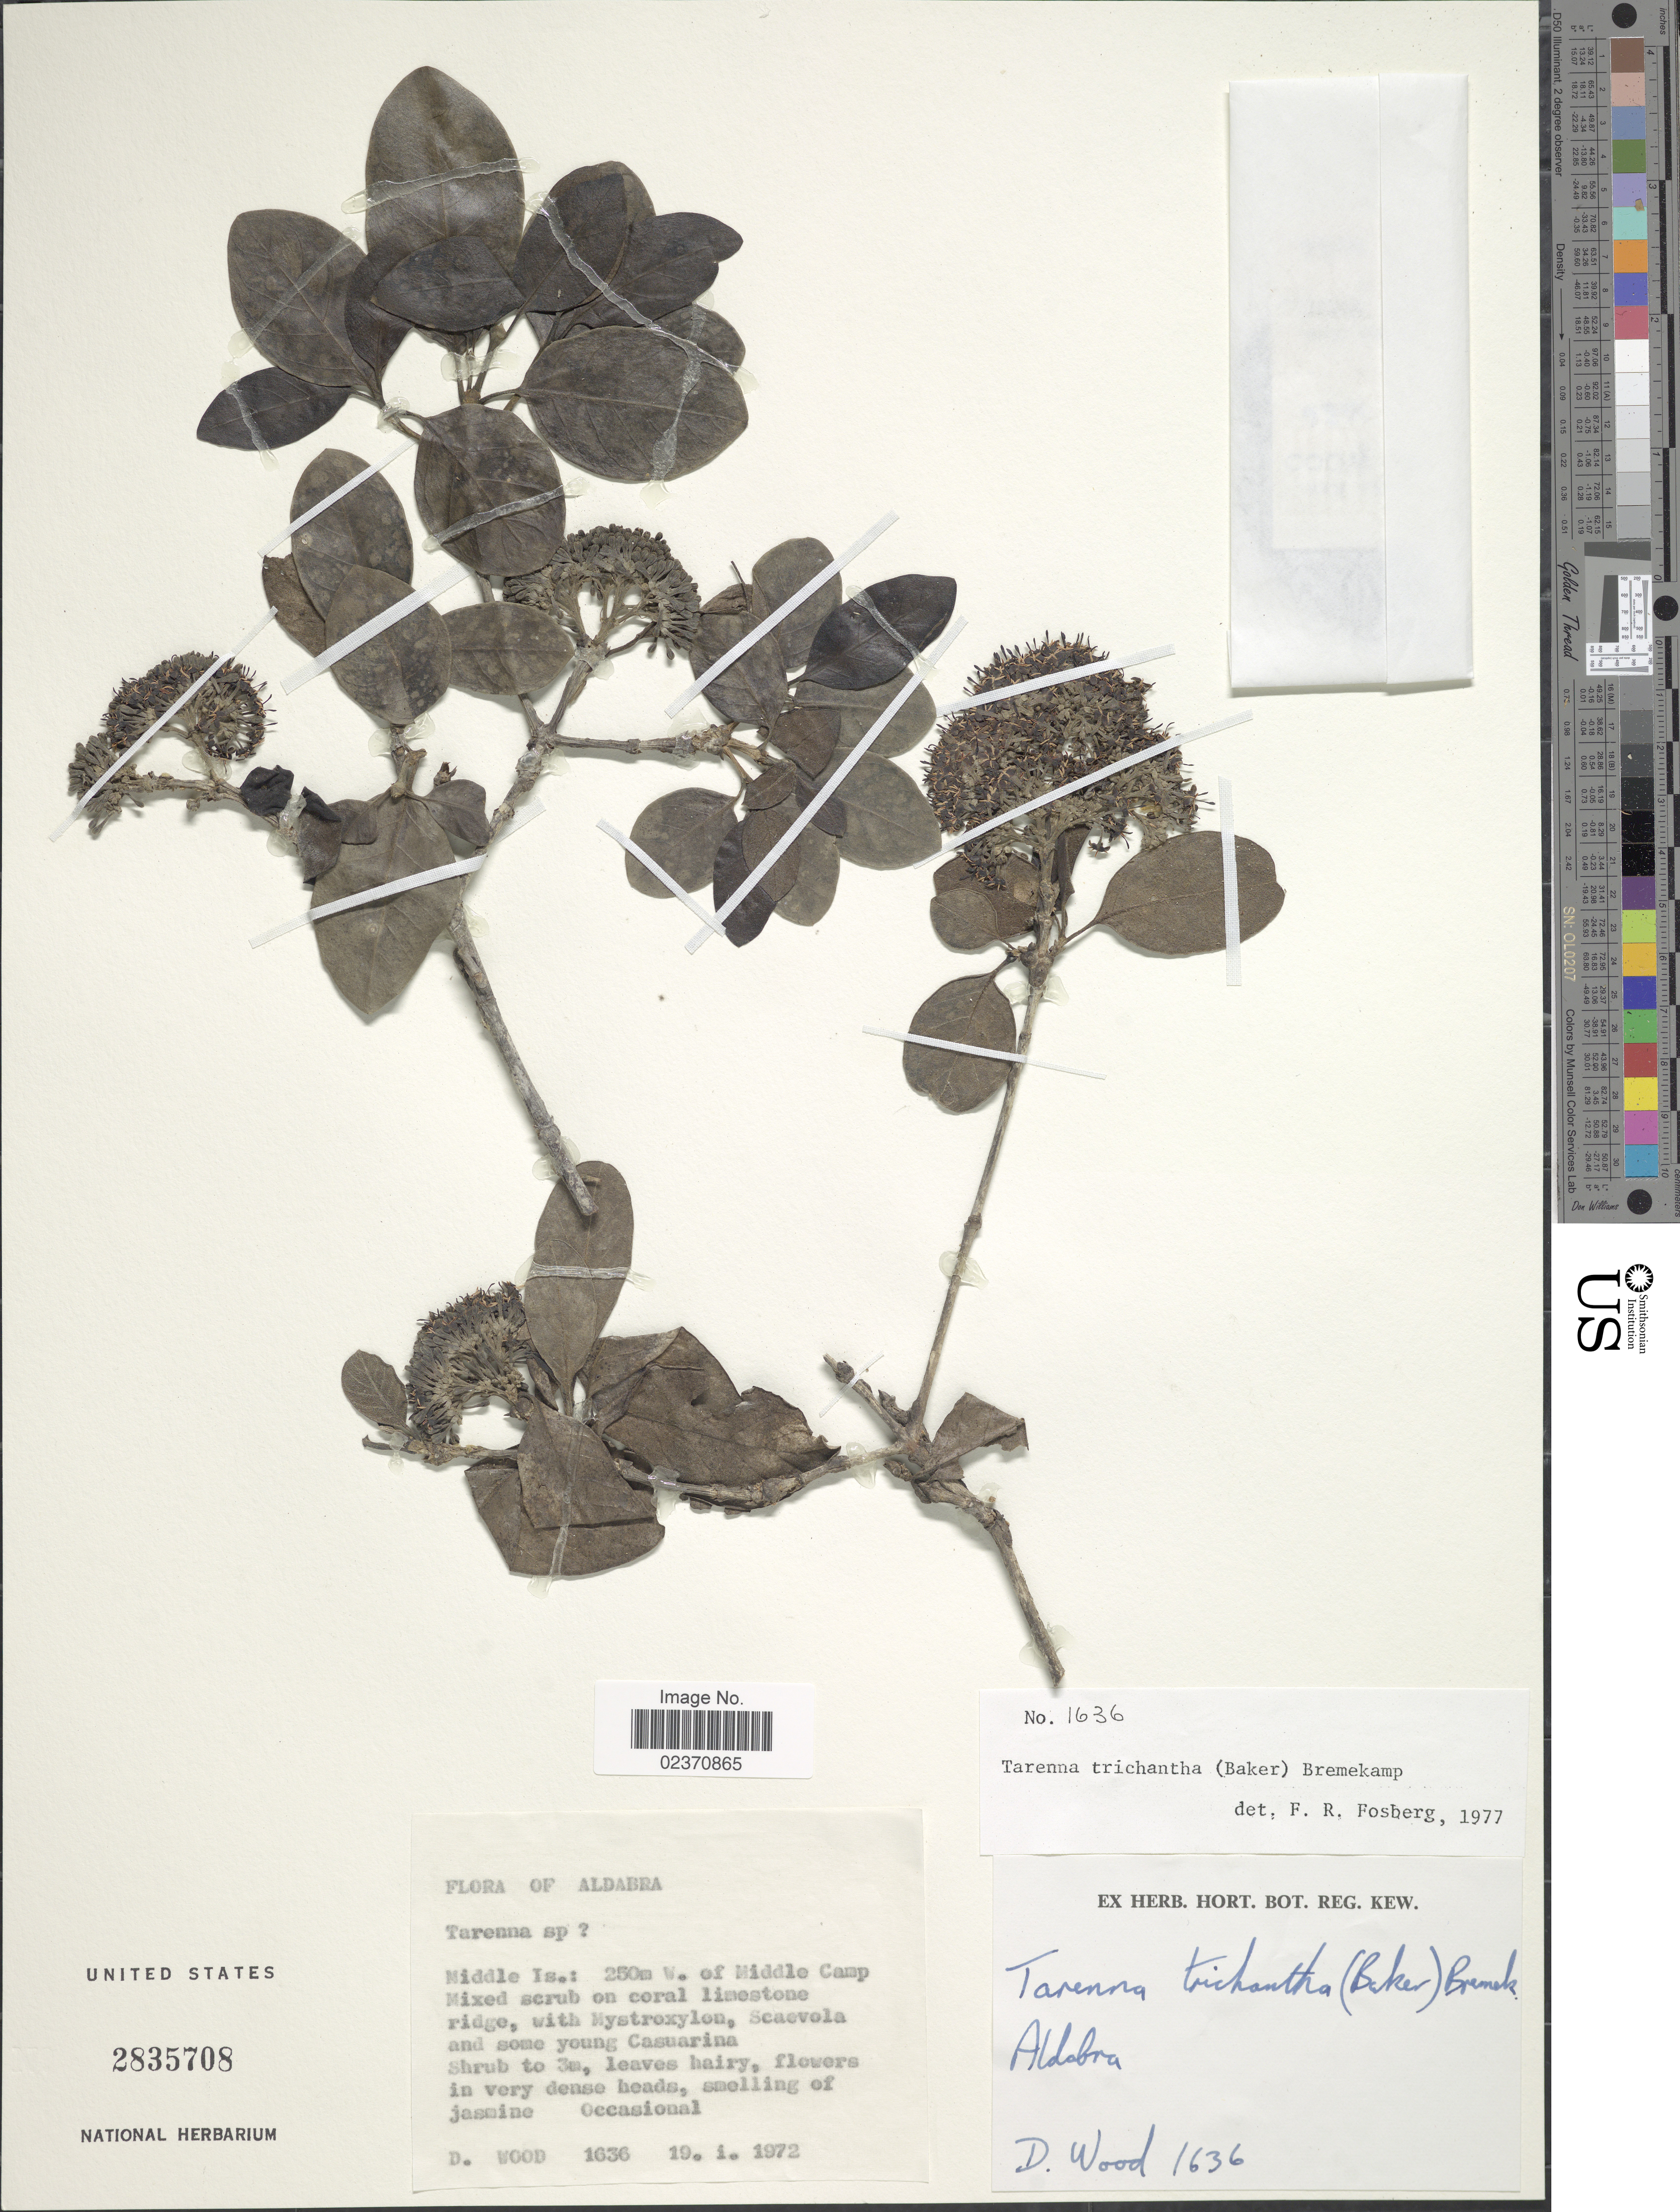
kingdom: Plantae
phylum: Tracheophyta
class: Magnoliopsida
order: Gentianales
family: Rubiaceae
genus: Paracephaelis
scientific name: Paracephaelis trichantha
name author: (Baker) De Block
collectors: D. Wood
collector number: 1636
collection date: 1972-01-19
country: Seychelles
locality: Aldabra, Middle Is.: 250 m W. of Middle Camp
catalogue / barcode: US 2835708